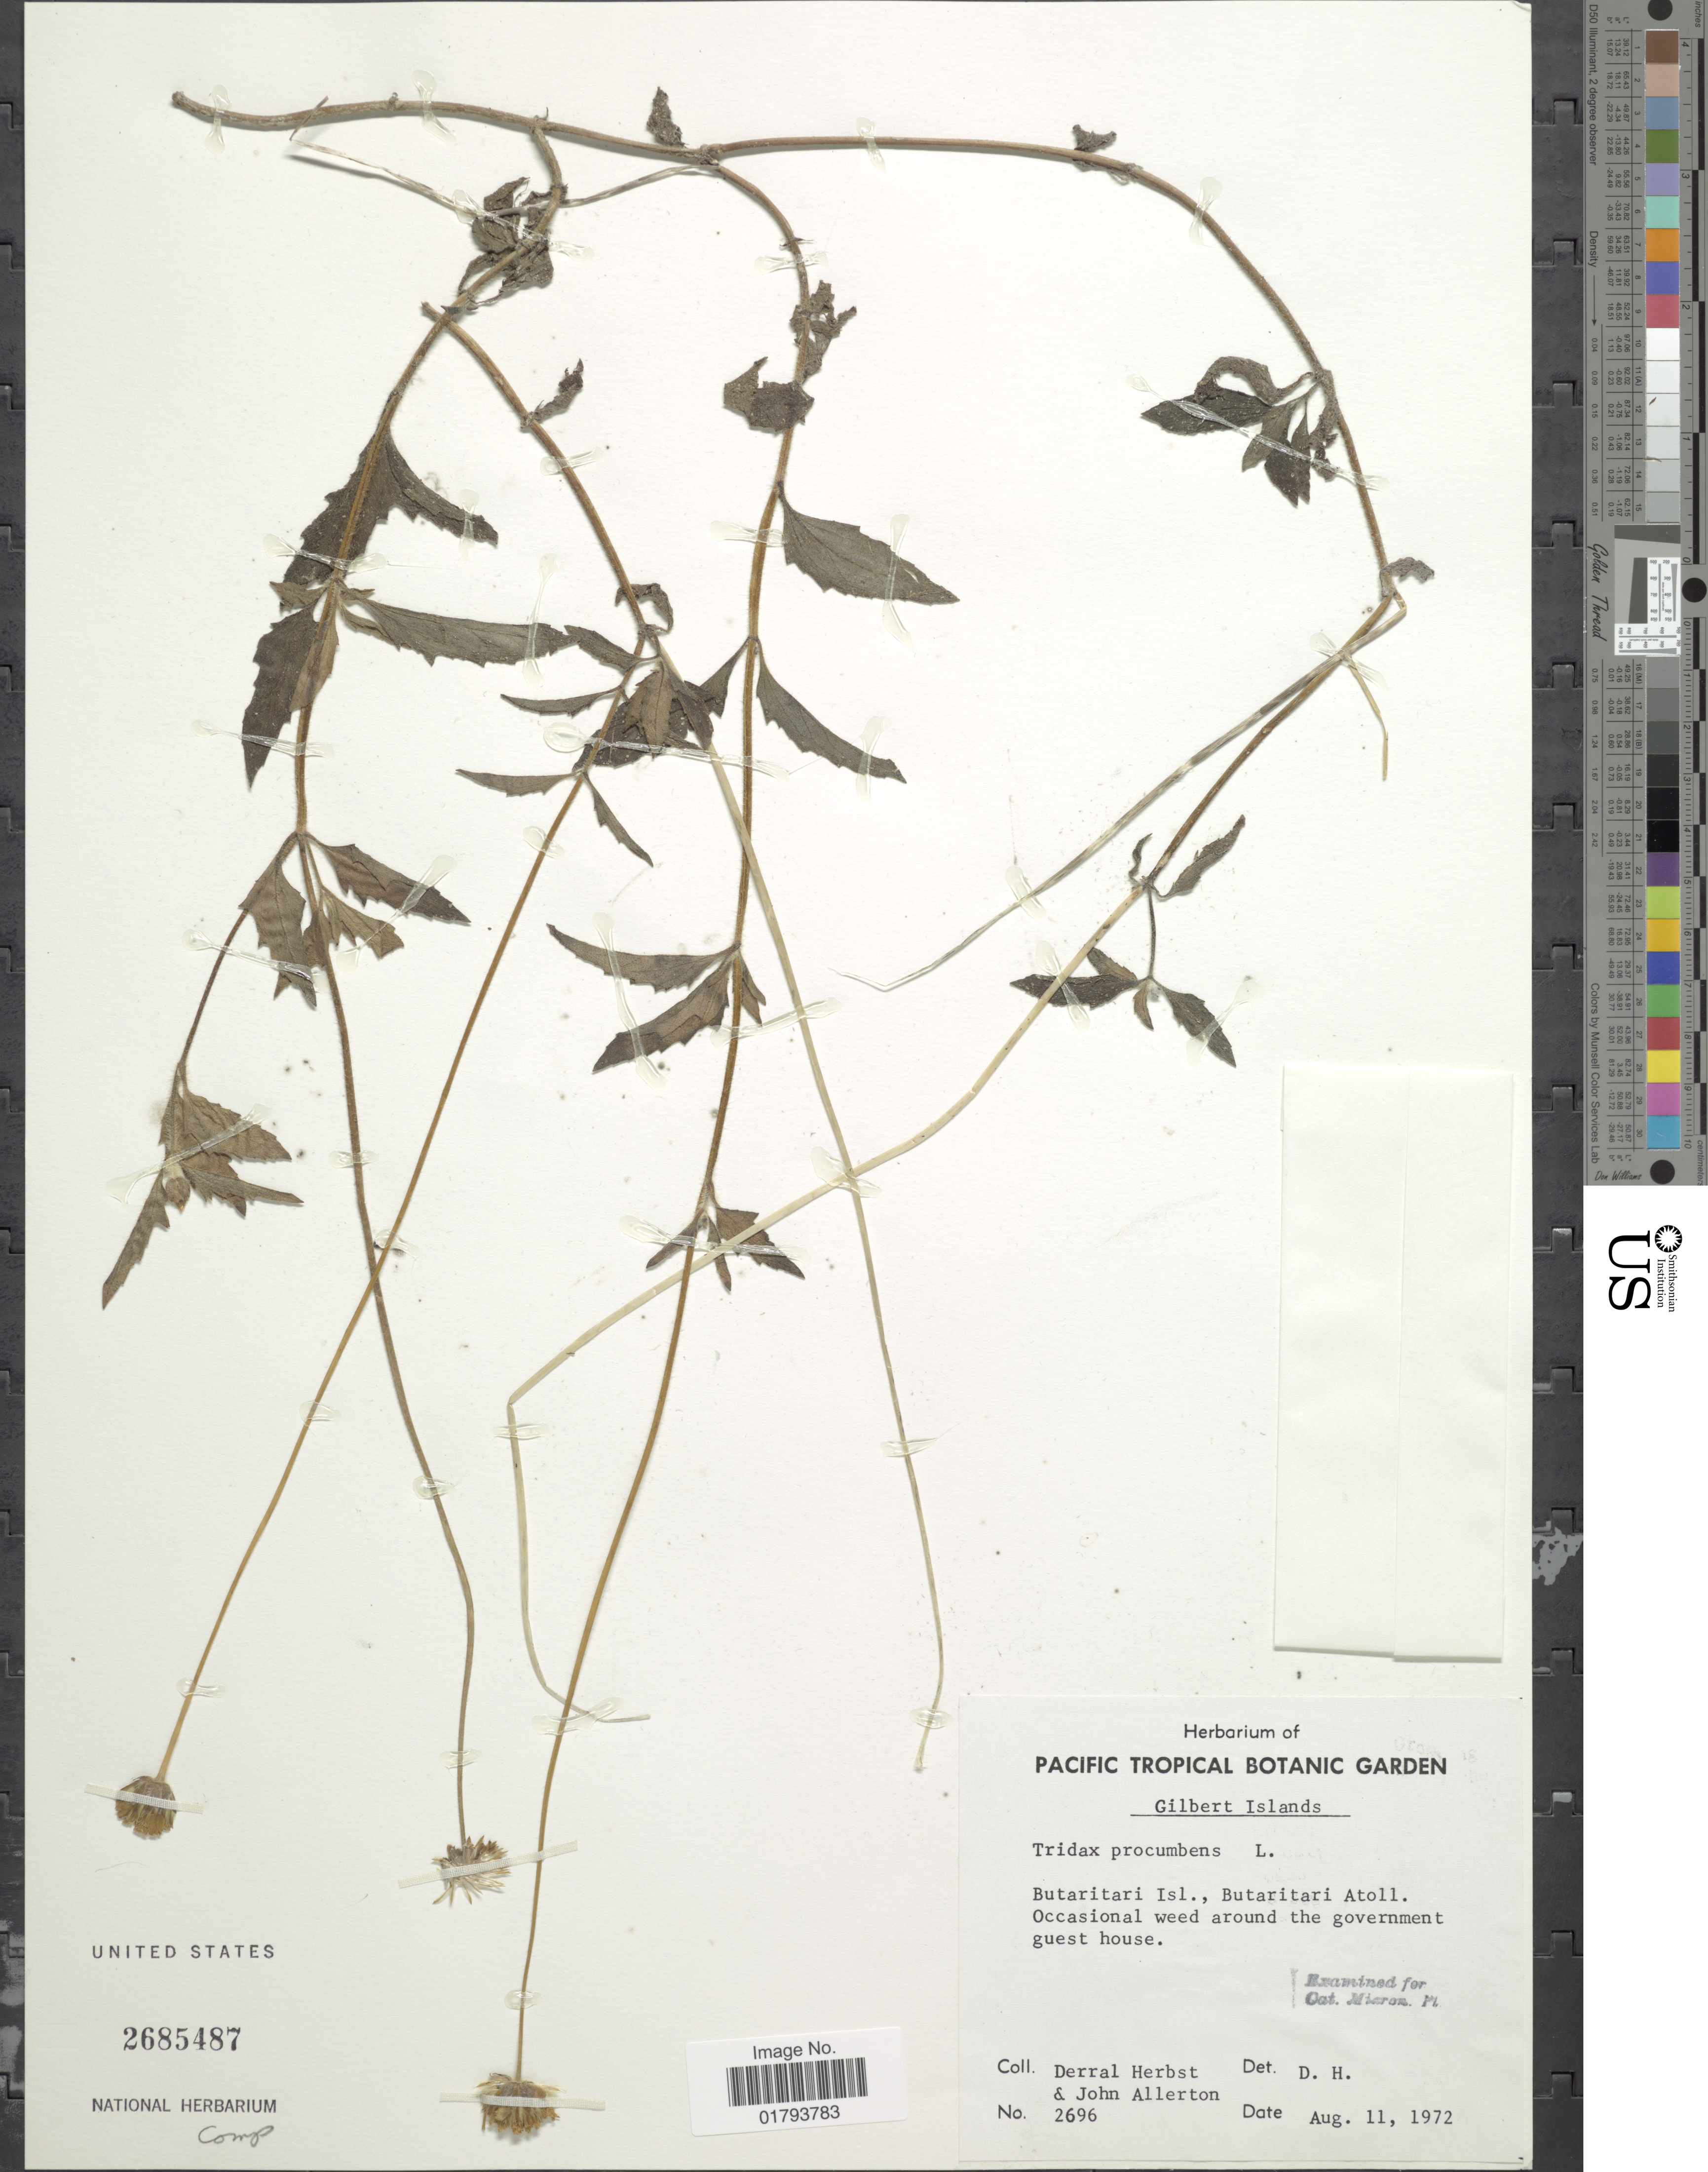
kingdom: Plantae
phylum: Tracheophyta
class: Magnoliopsida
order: Asterales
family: Asteraceae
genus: Tridax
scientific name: Tridax procumbens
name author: L.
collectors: D. R. Herbst & J. Allerton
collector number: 2696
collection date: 1972-08-11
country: Kiribati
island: Butaritari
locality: Gilbert Islands, Butaritari Isl., Butaritari Atoll. Occasional weed ground the government guest house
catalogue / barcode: US 2685487